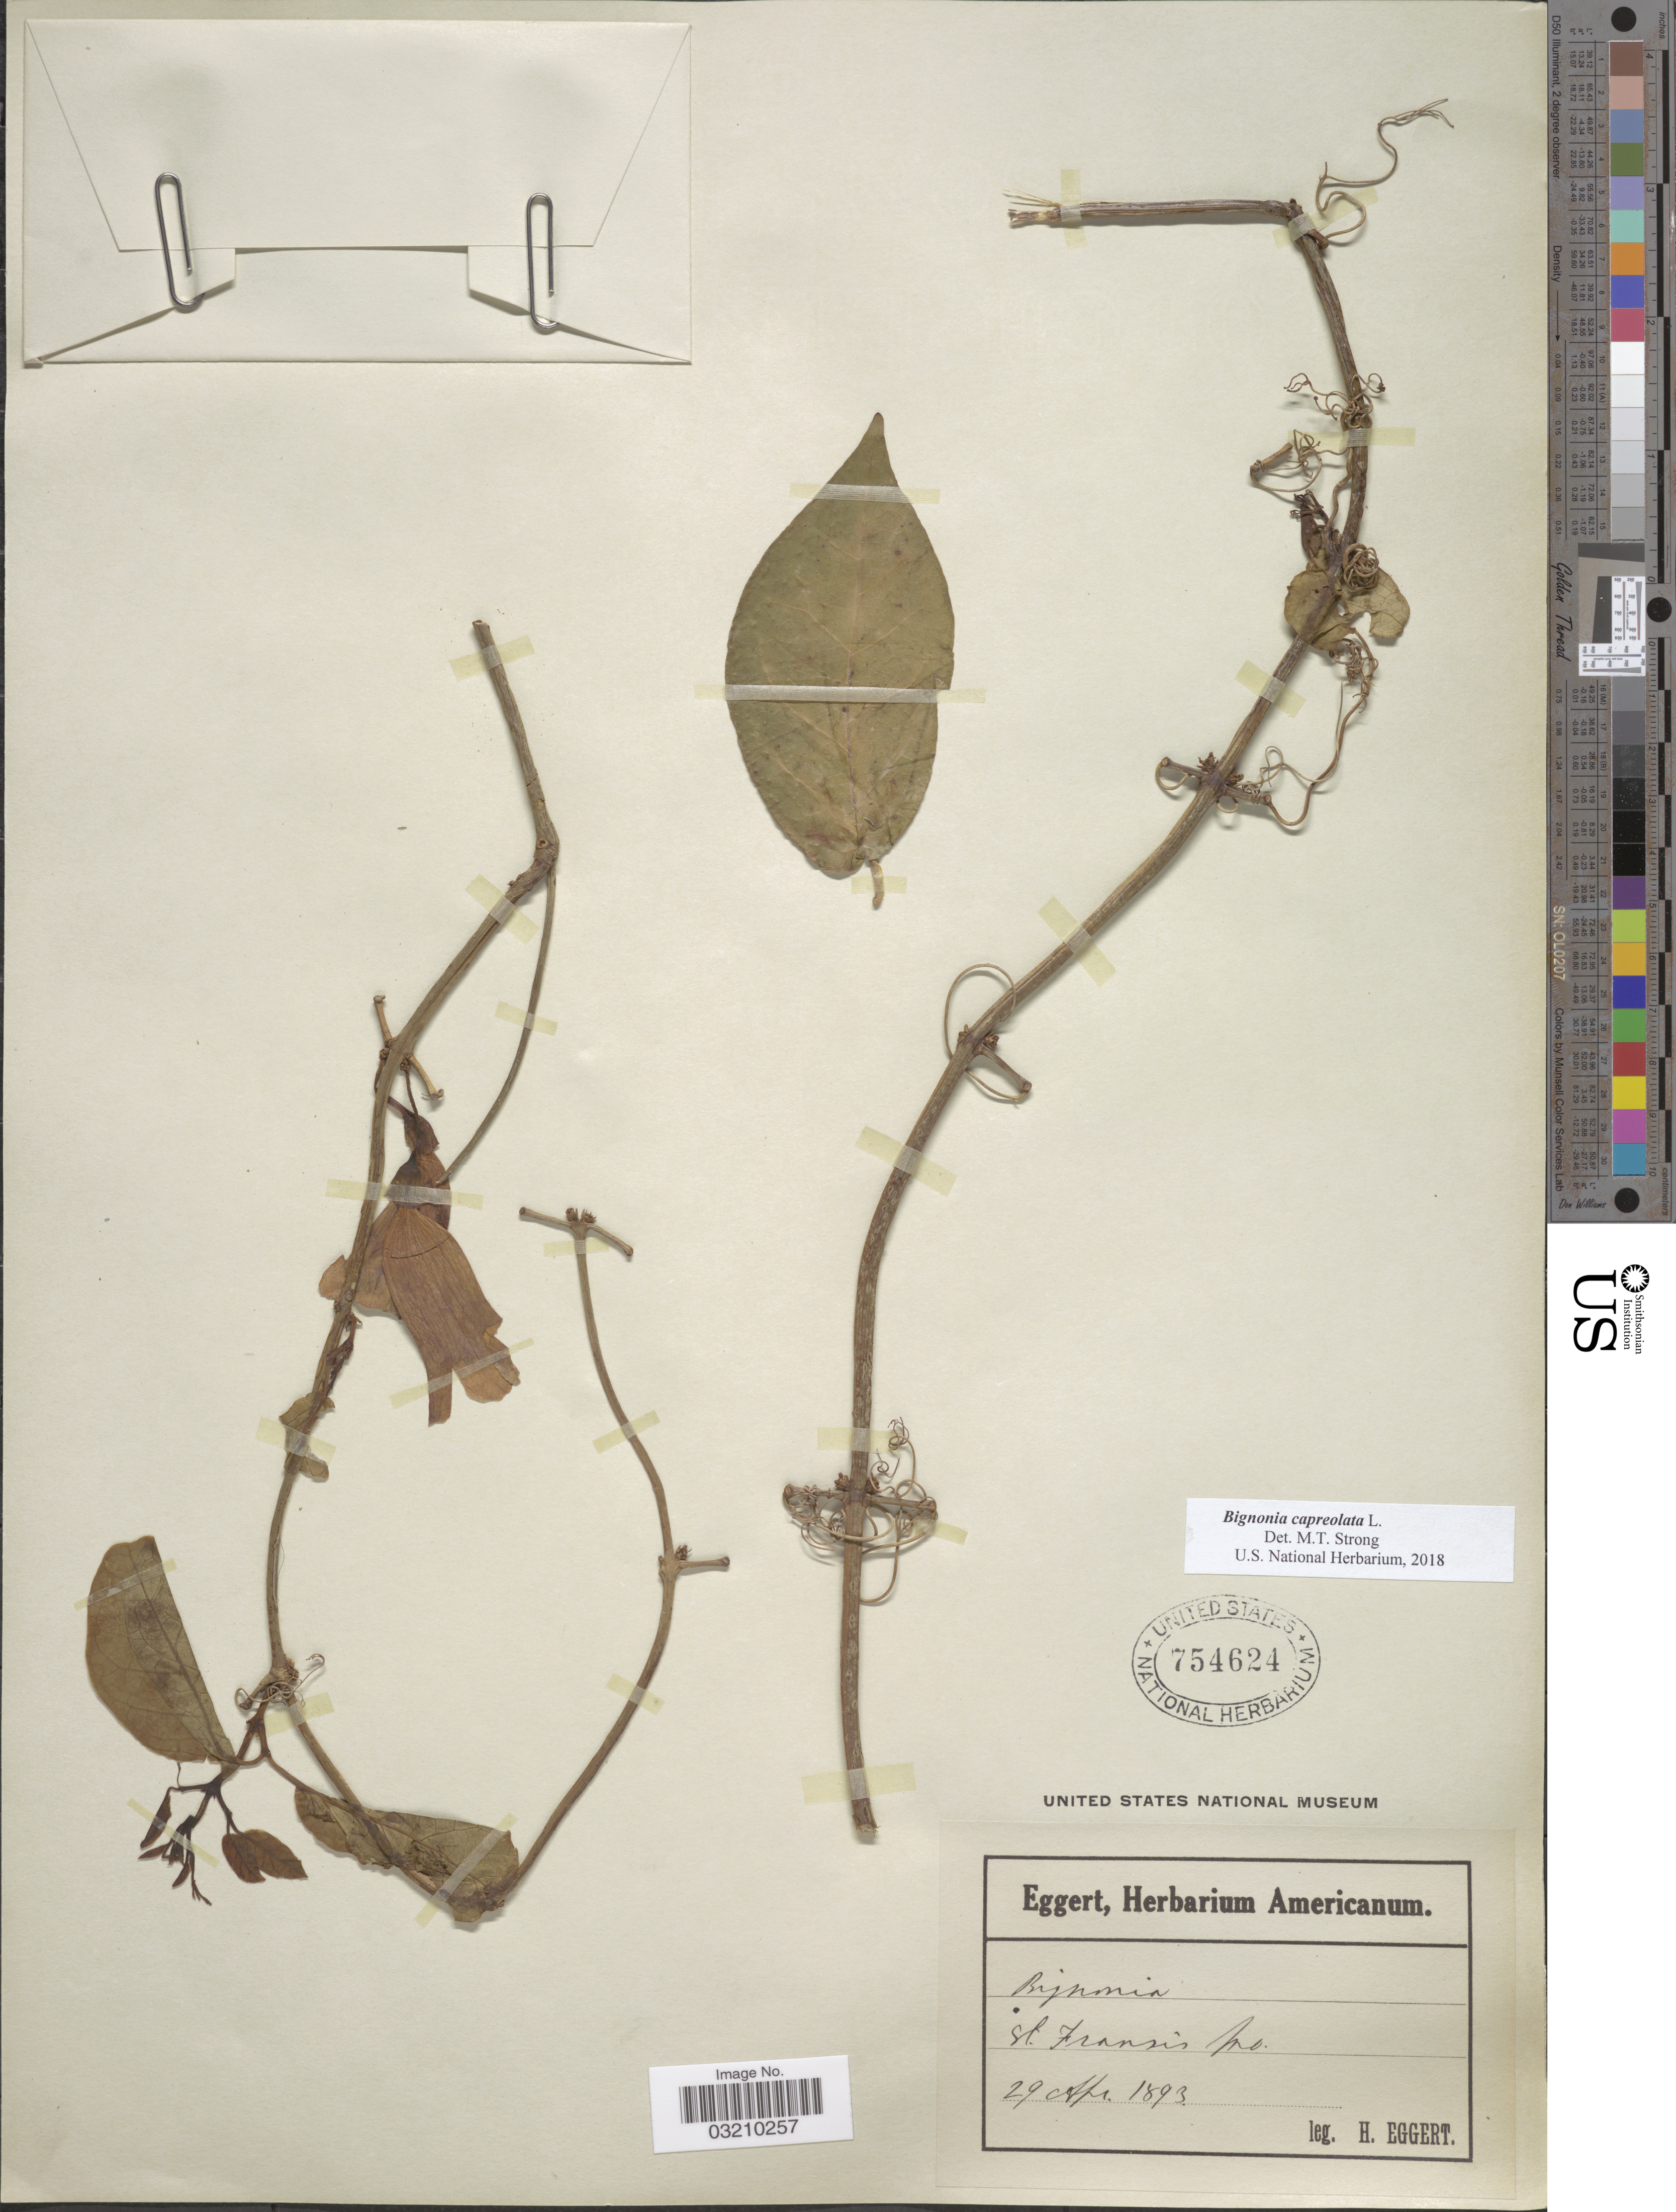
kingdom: Plantae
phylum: Tracheophyta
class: Magnoliopsida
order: Lamiales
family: Bignoniaceae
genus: Bignonia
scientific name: Bignonia capreolata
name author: L.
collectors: H. Eggert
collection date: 1893-04-29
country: United States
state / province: Missouri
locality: St. Fransis.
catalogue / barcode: US 754624